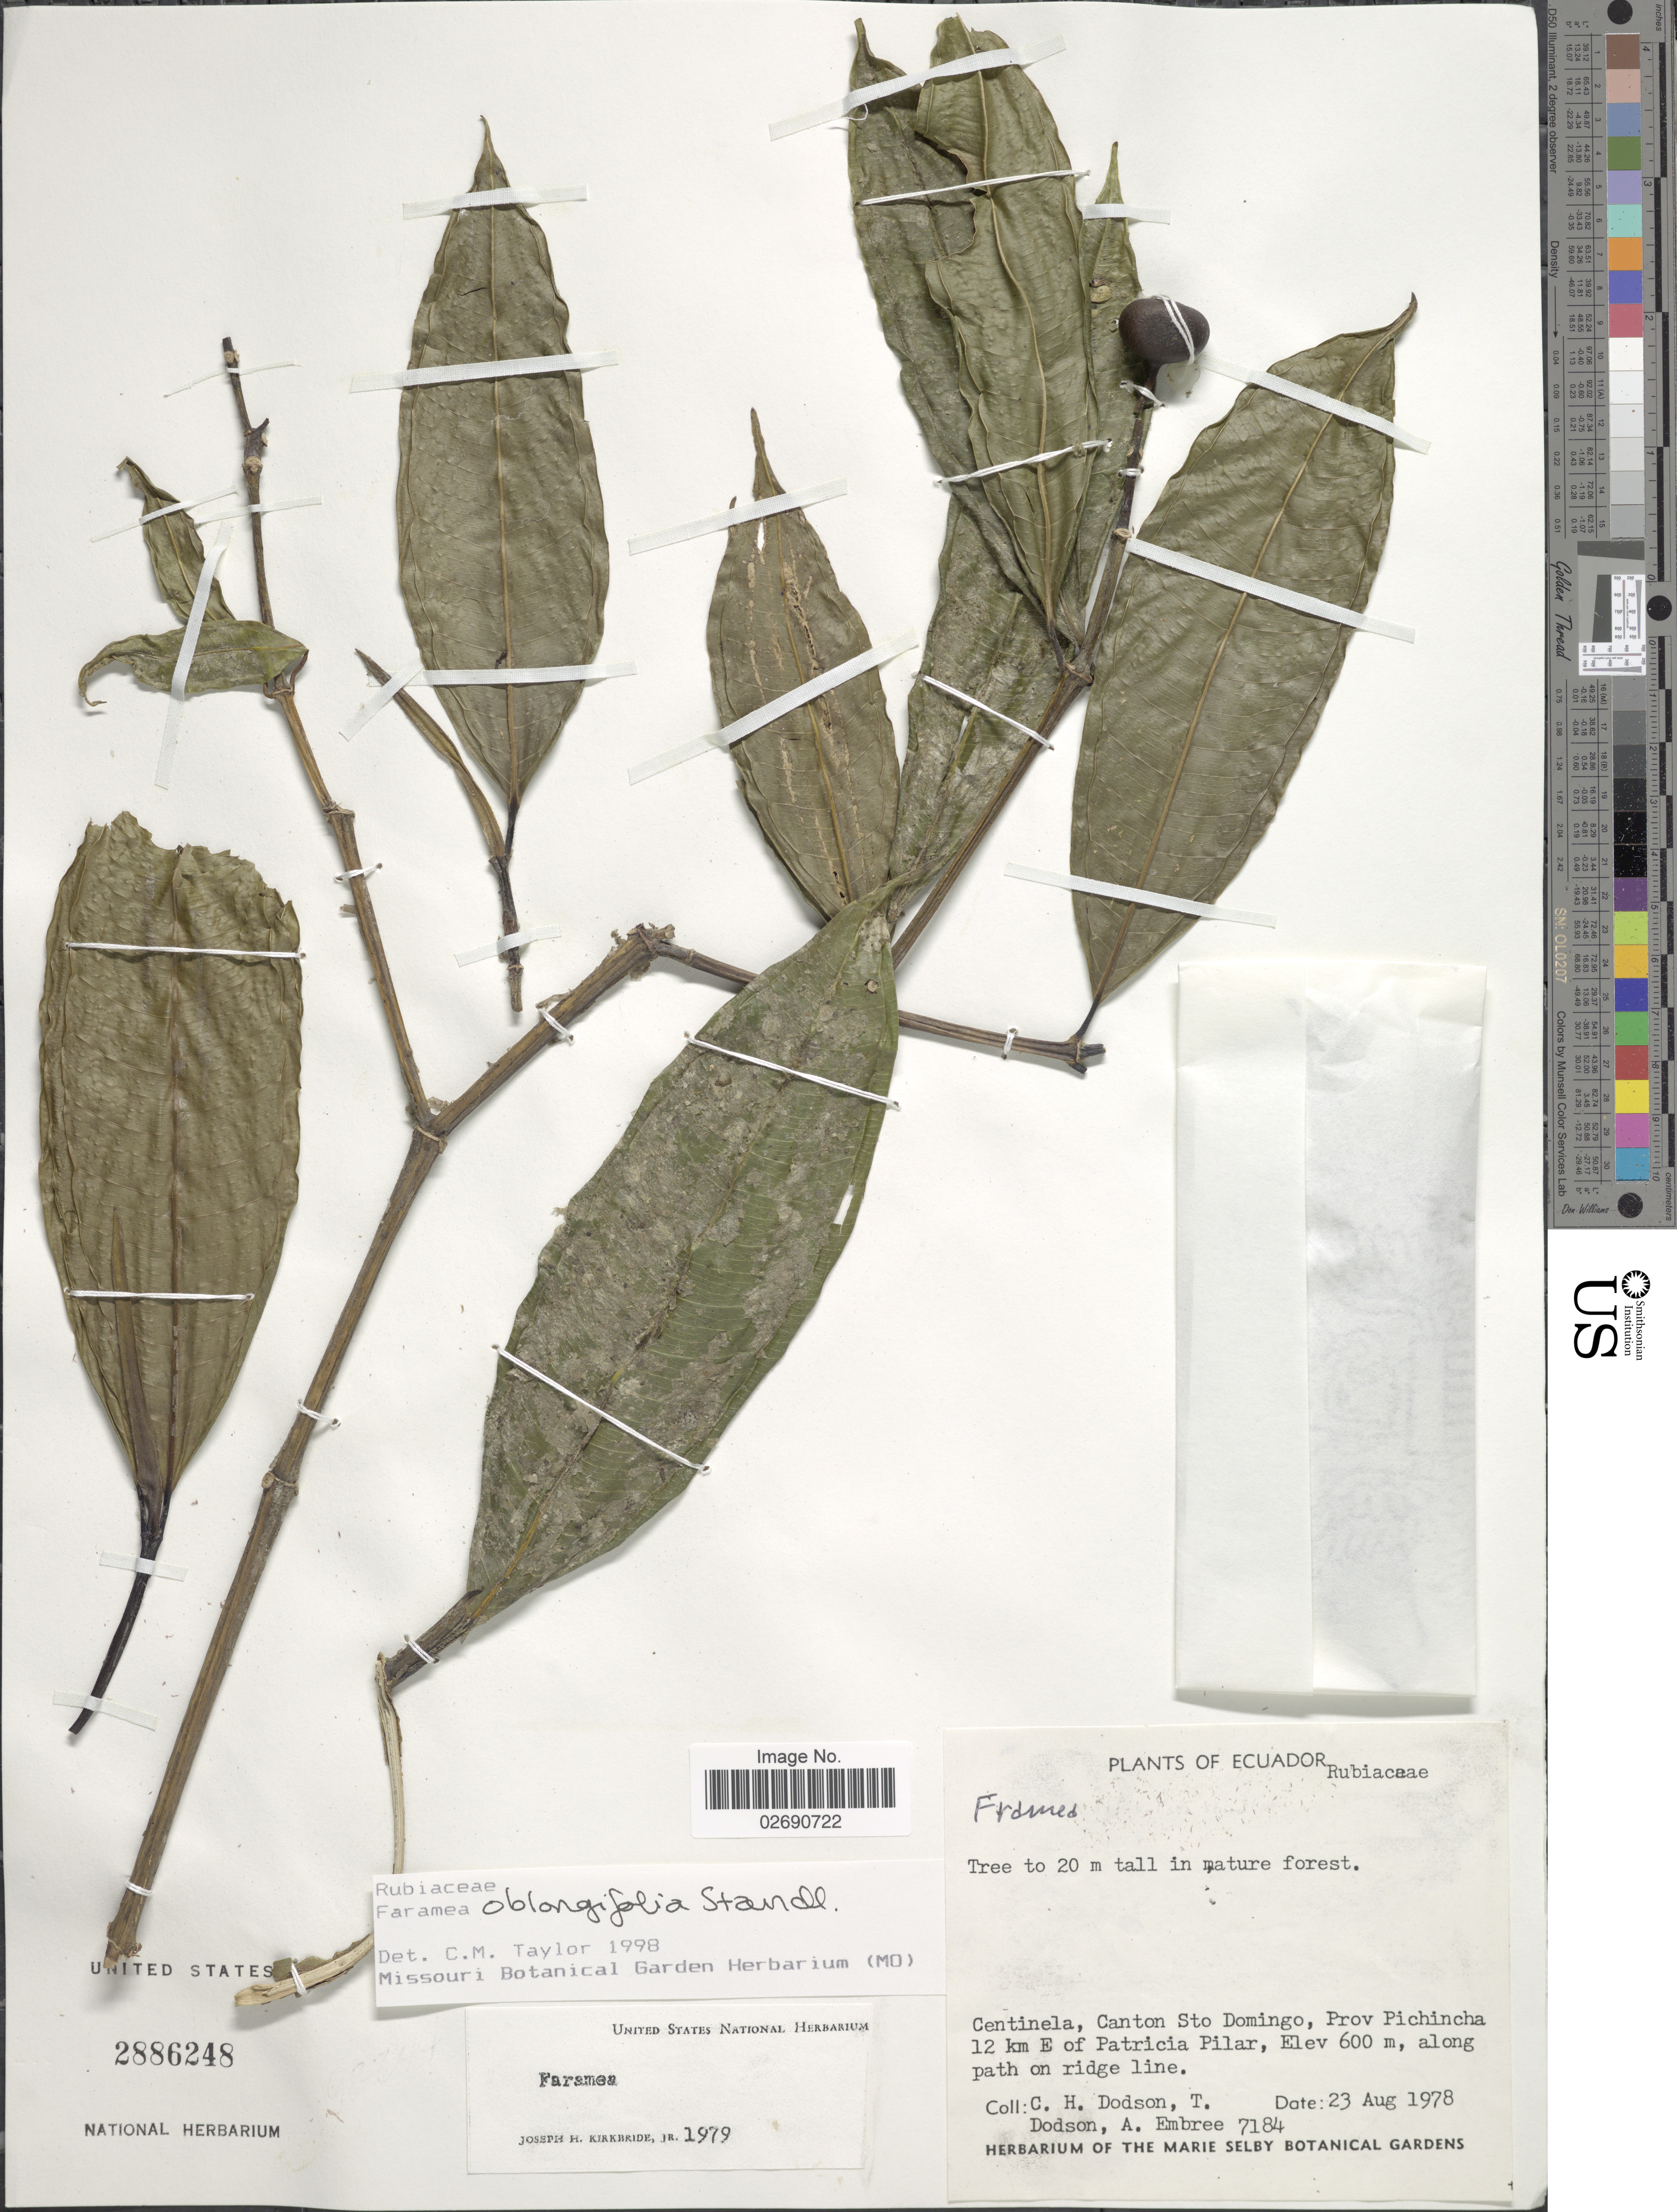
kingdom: Plantae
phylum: Tracheophyta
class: Magnoliopsida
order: Gentianales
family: Rubiaceae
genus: Faramea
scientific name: Faramea oblongifolia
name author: Standl.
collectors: C. H. Dodson, T. A. Dodson & A. Embree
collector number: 7184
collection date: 1978-08-23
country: Ecuador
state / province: Pichincha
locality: Centinela, Canton Sto Domingo, 12 km E of Patricia Pilar; along path on ridge line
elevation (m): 600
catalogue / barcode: US 2886248